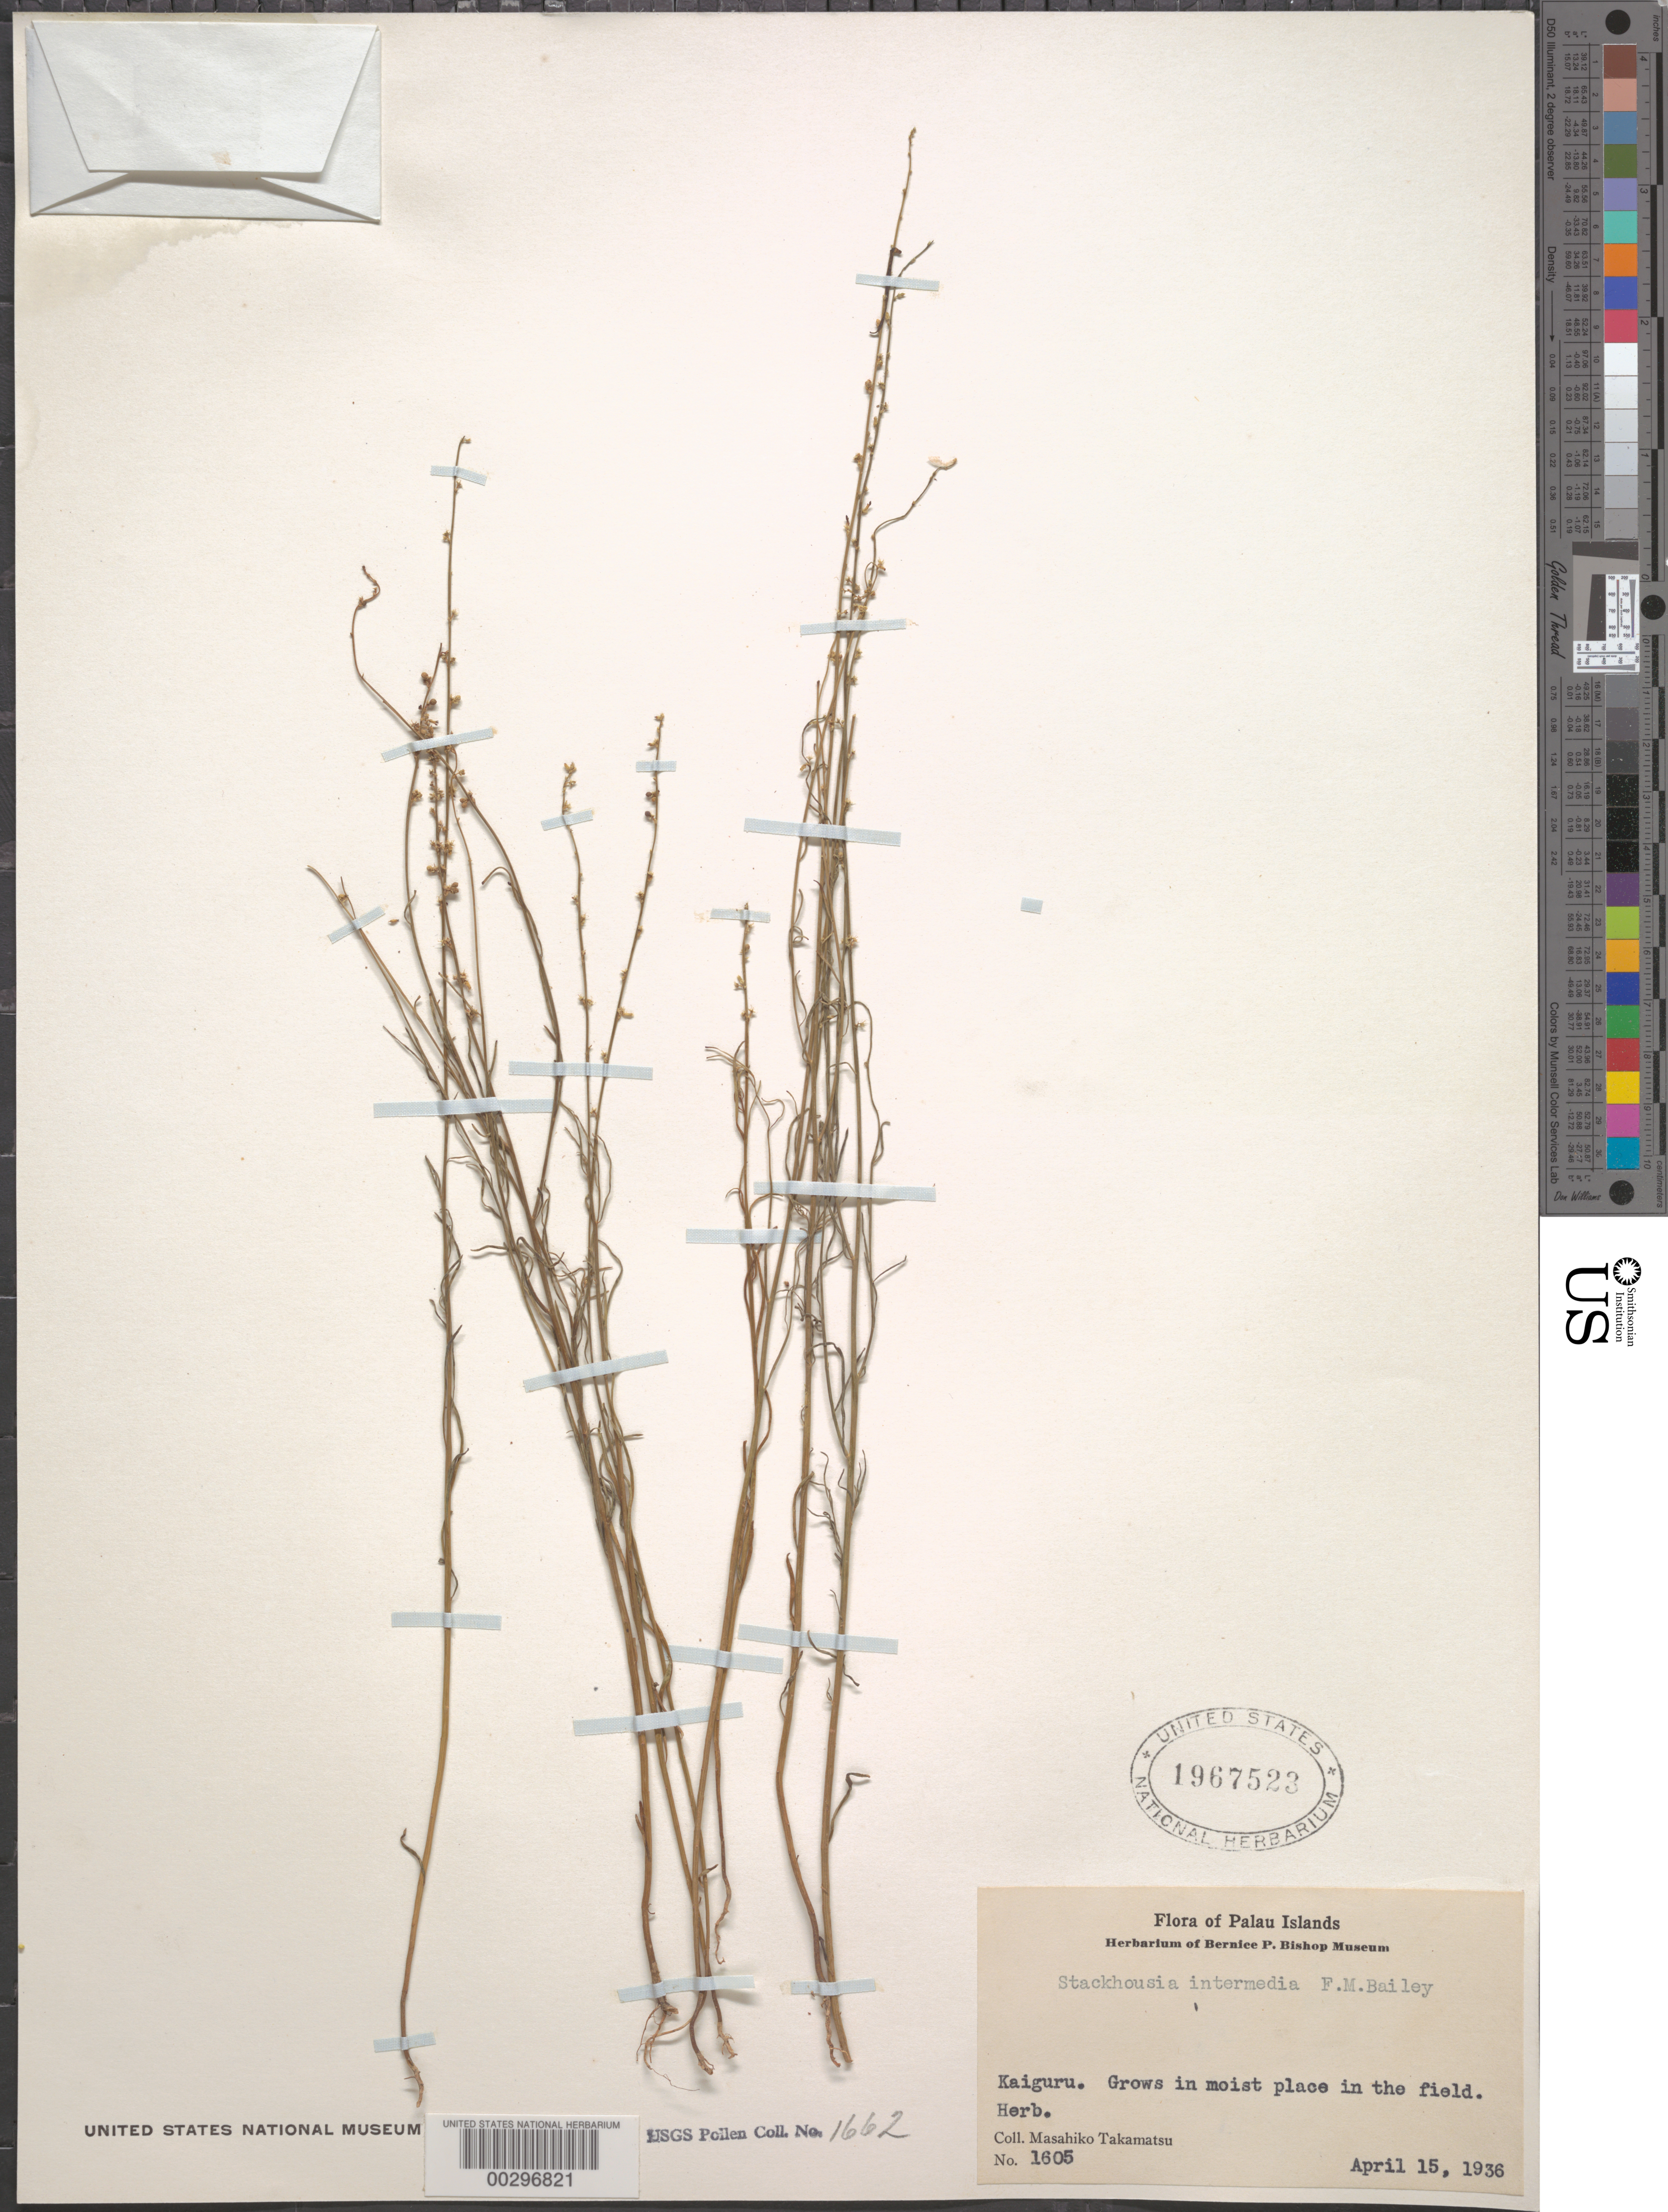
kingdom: Plantae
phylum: Tracheophyta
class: Magnoliopsida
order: Celastrales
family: Celastraceae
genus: Stackhousia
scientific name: Stackhousia intermedia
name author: F.M. Bailey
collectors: M. Takamatsu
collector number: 1605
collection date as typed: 15 Apr 1936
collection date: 1936-04-15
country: Palau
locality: Kaiguru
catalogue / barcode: US 1967523